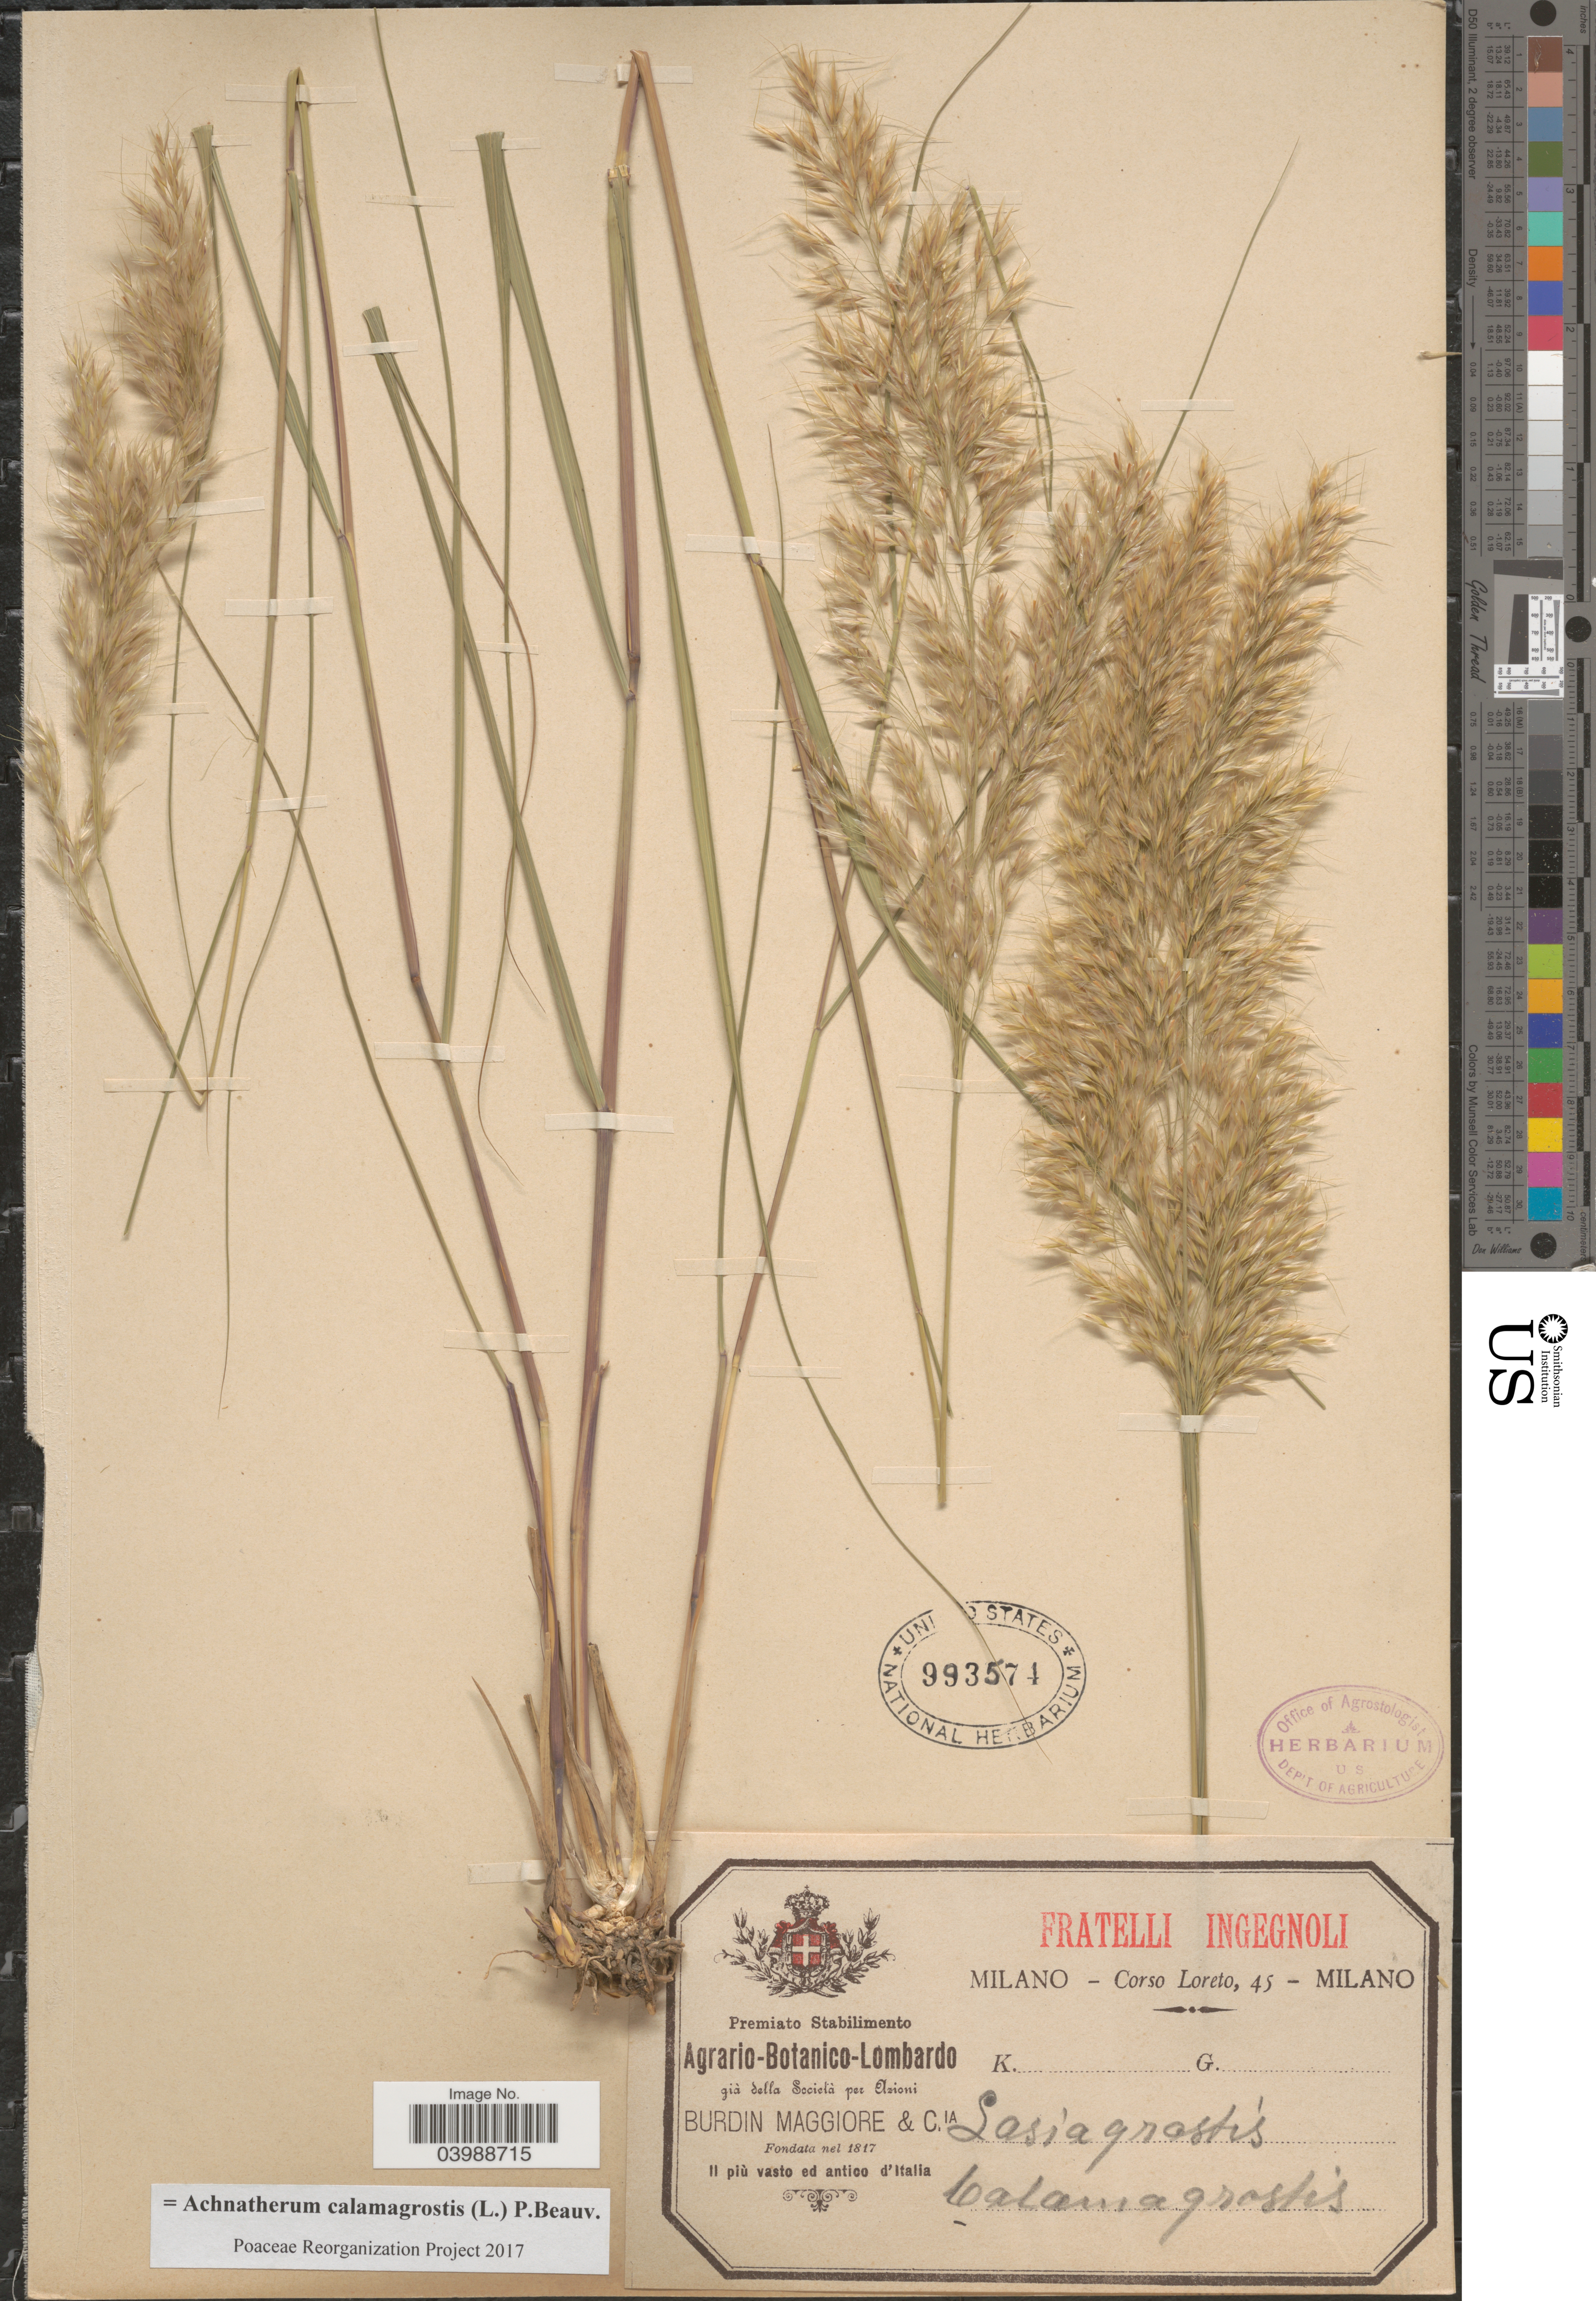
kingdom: Plantae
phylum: Tracheophyta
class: Liliopsida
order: Poales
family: Poaceae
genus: Achnatherum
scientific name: Achnatherum calamagrostis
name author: (L.) P. Beauv.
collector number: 45?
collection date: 1817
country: Italy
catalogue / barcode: US 993574